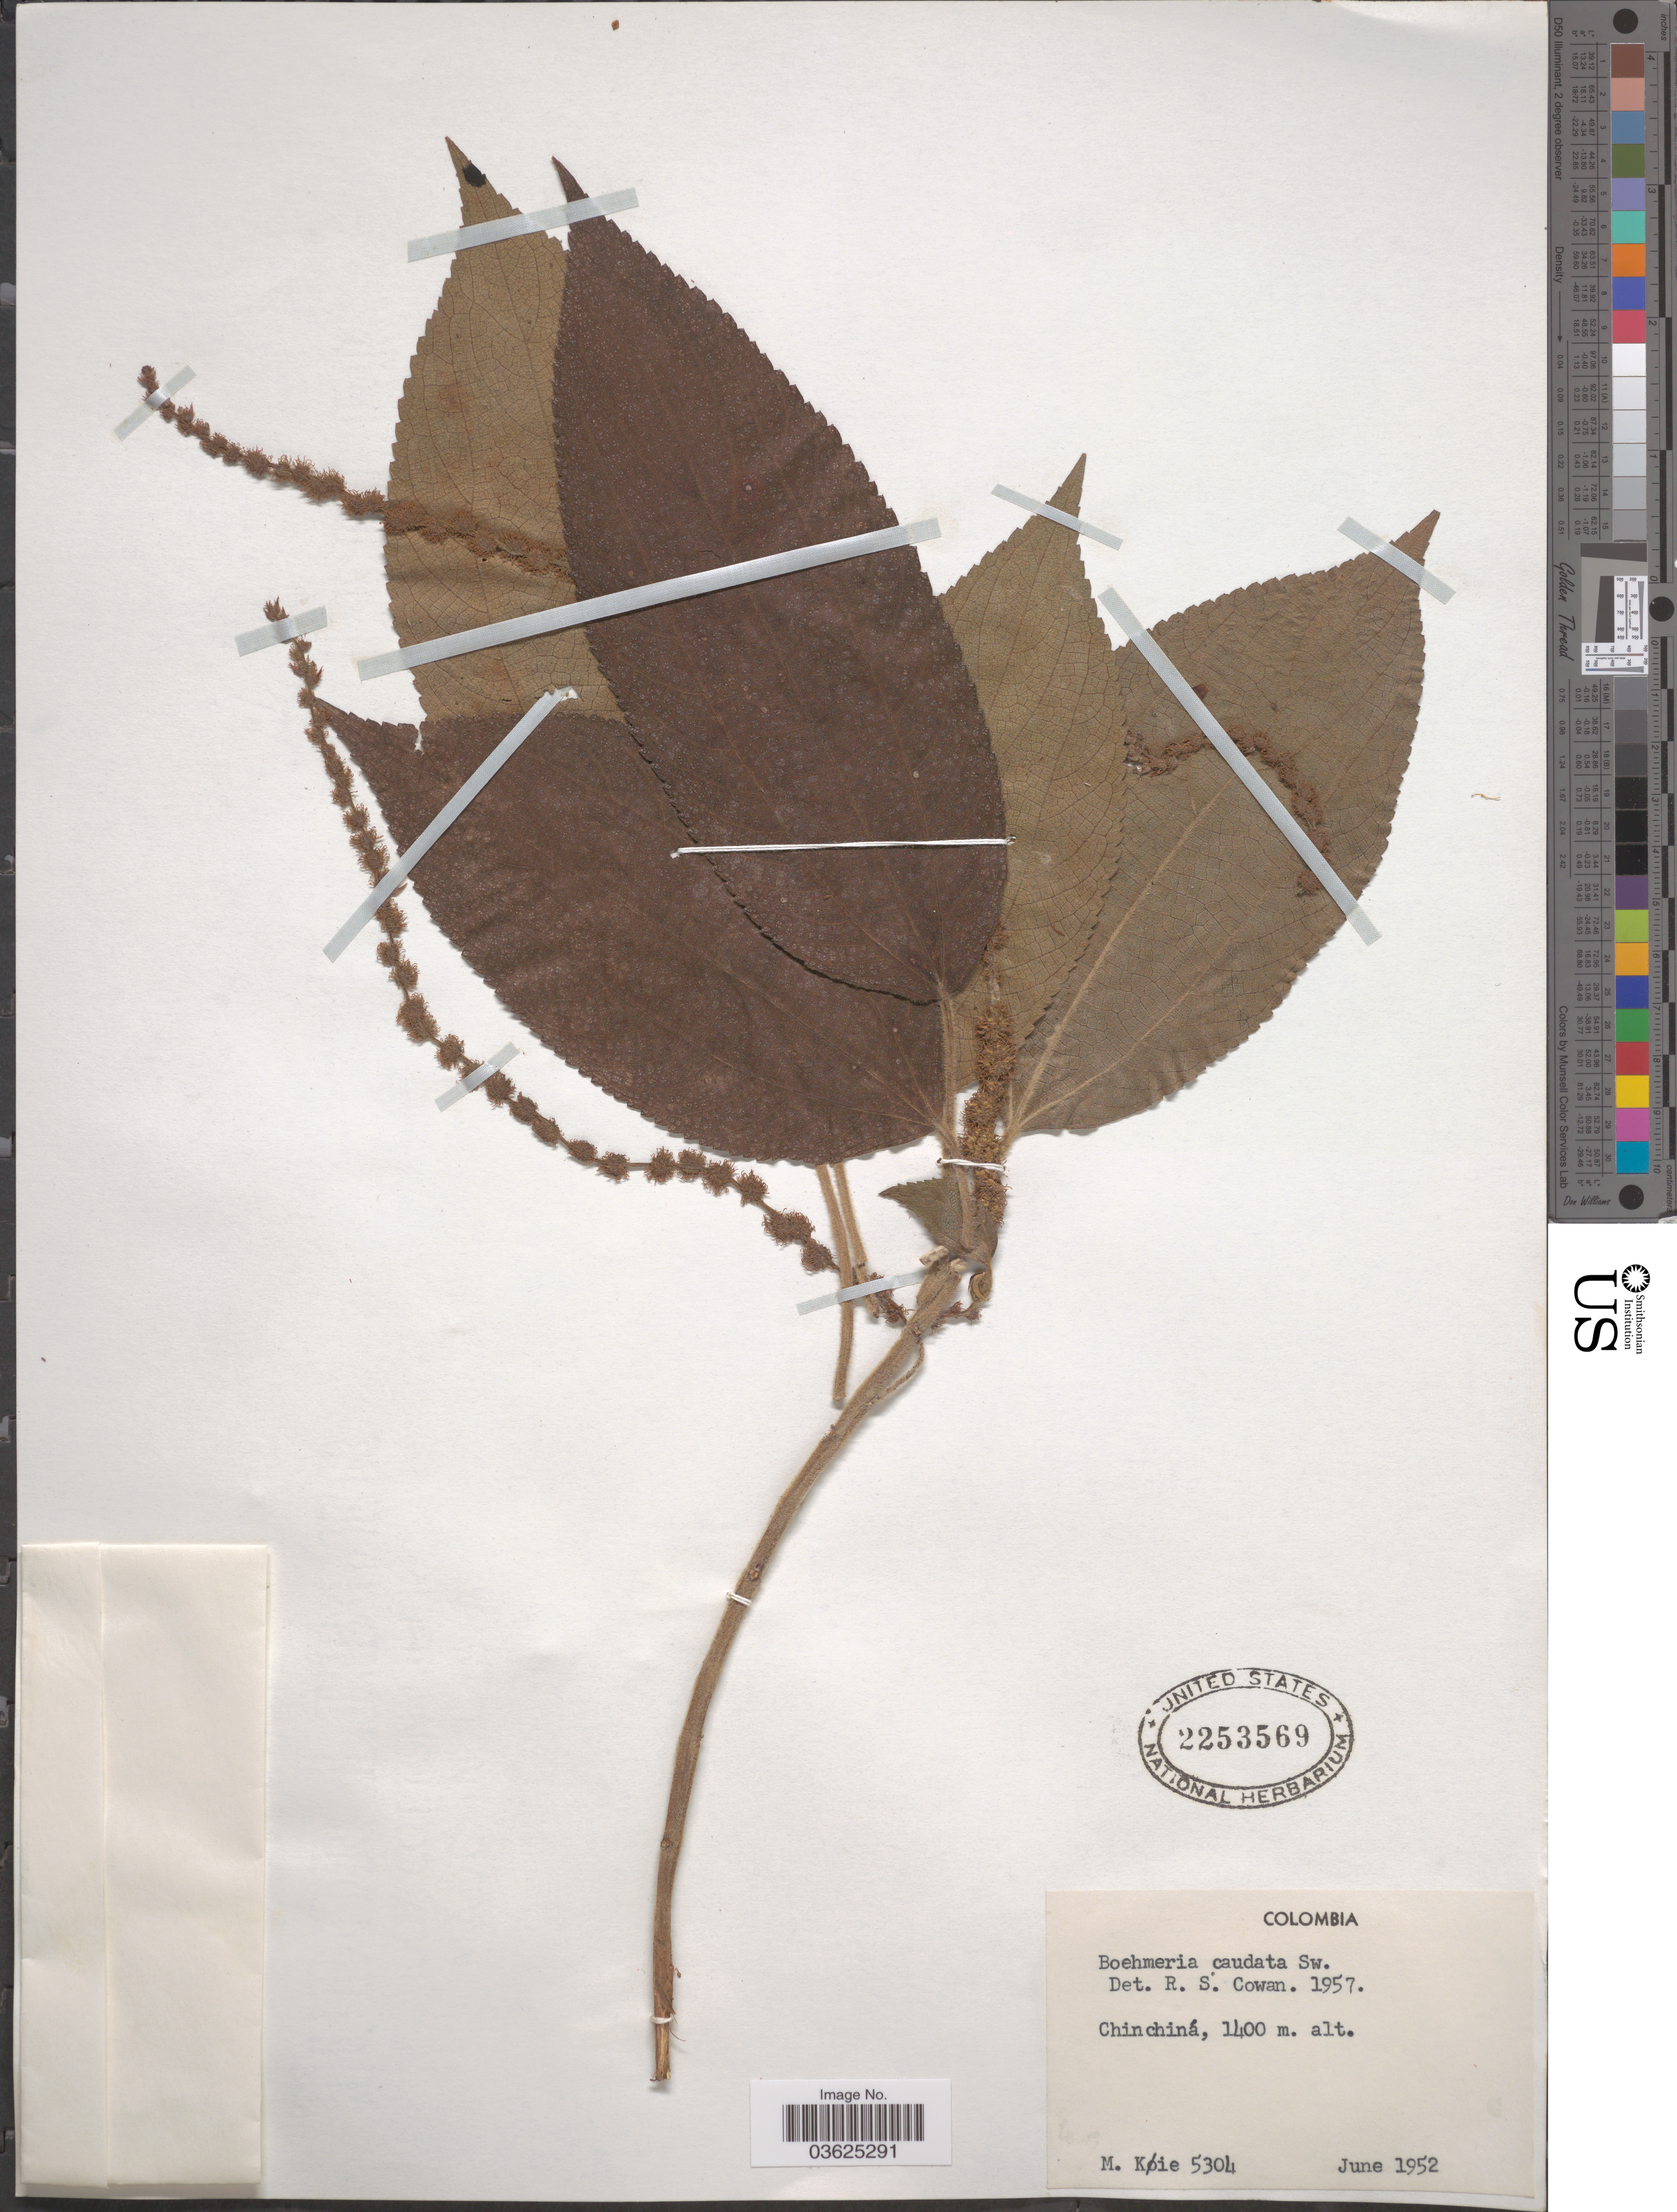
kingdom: Plantae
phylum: Tracheophyta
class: Magnoliopsida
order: Rosales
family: Urticaceae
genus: Boehmeria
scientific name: Boehmeria caudata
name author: Sw.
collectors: M. Köie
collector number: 5304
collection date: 1952-06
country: Colombia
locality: Chinchiná.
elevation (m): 1400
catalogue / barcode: US 2253569